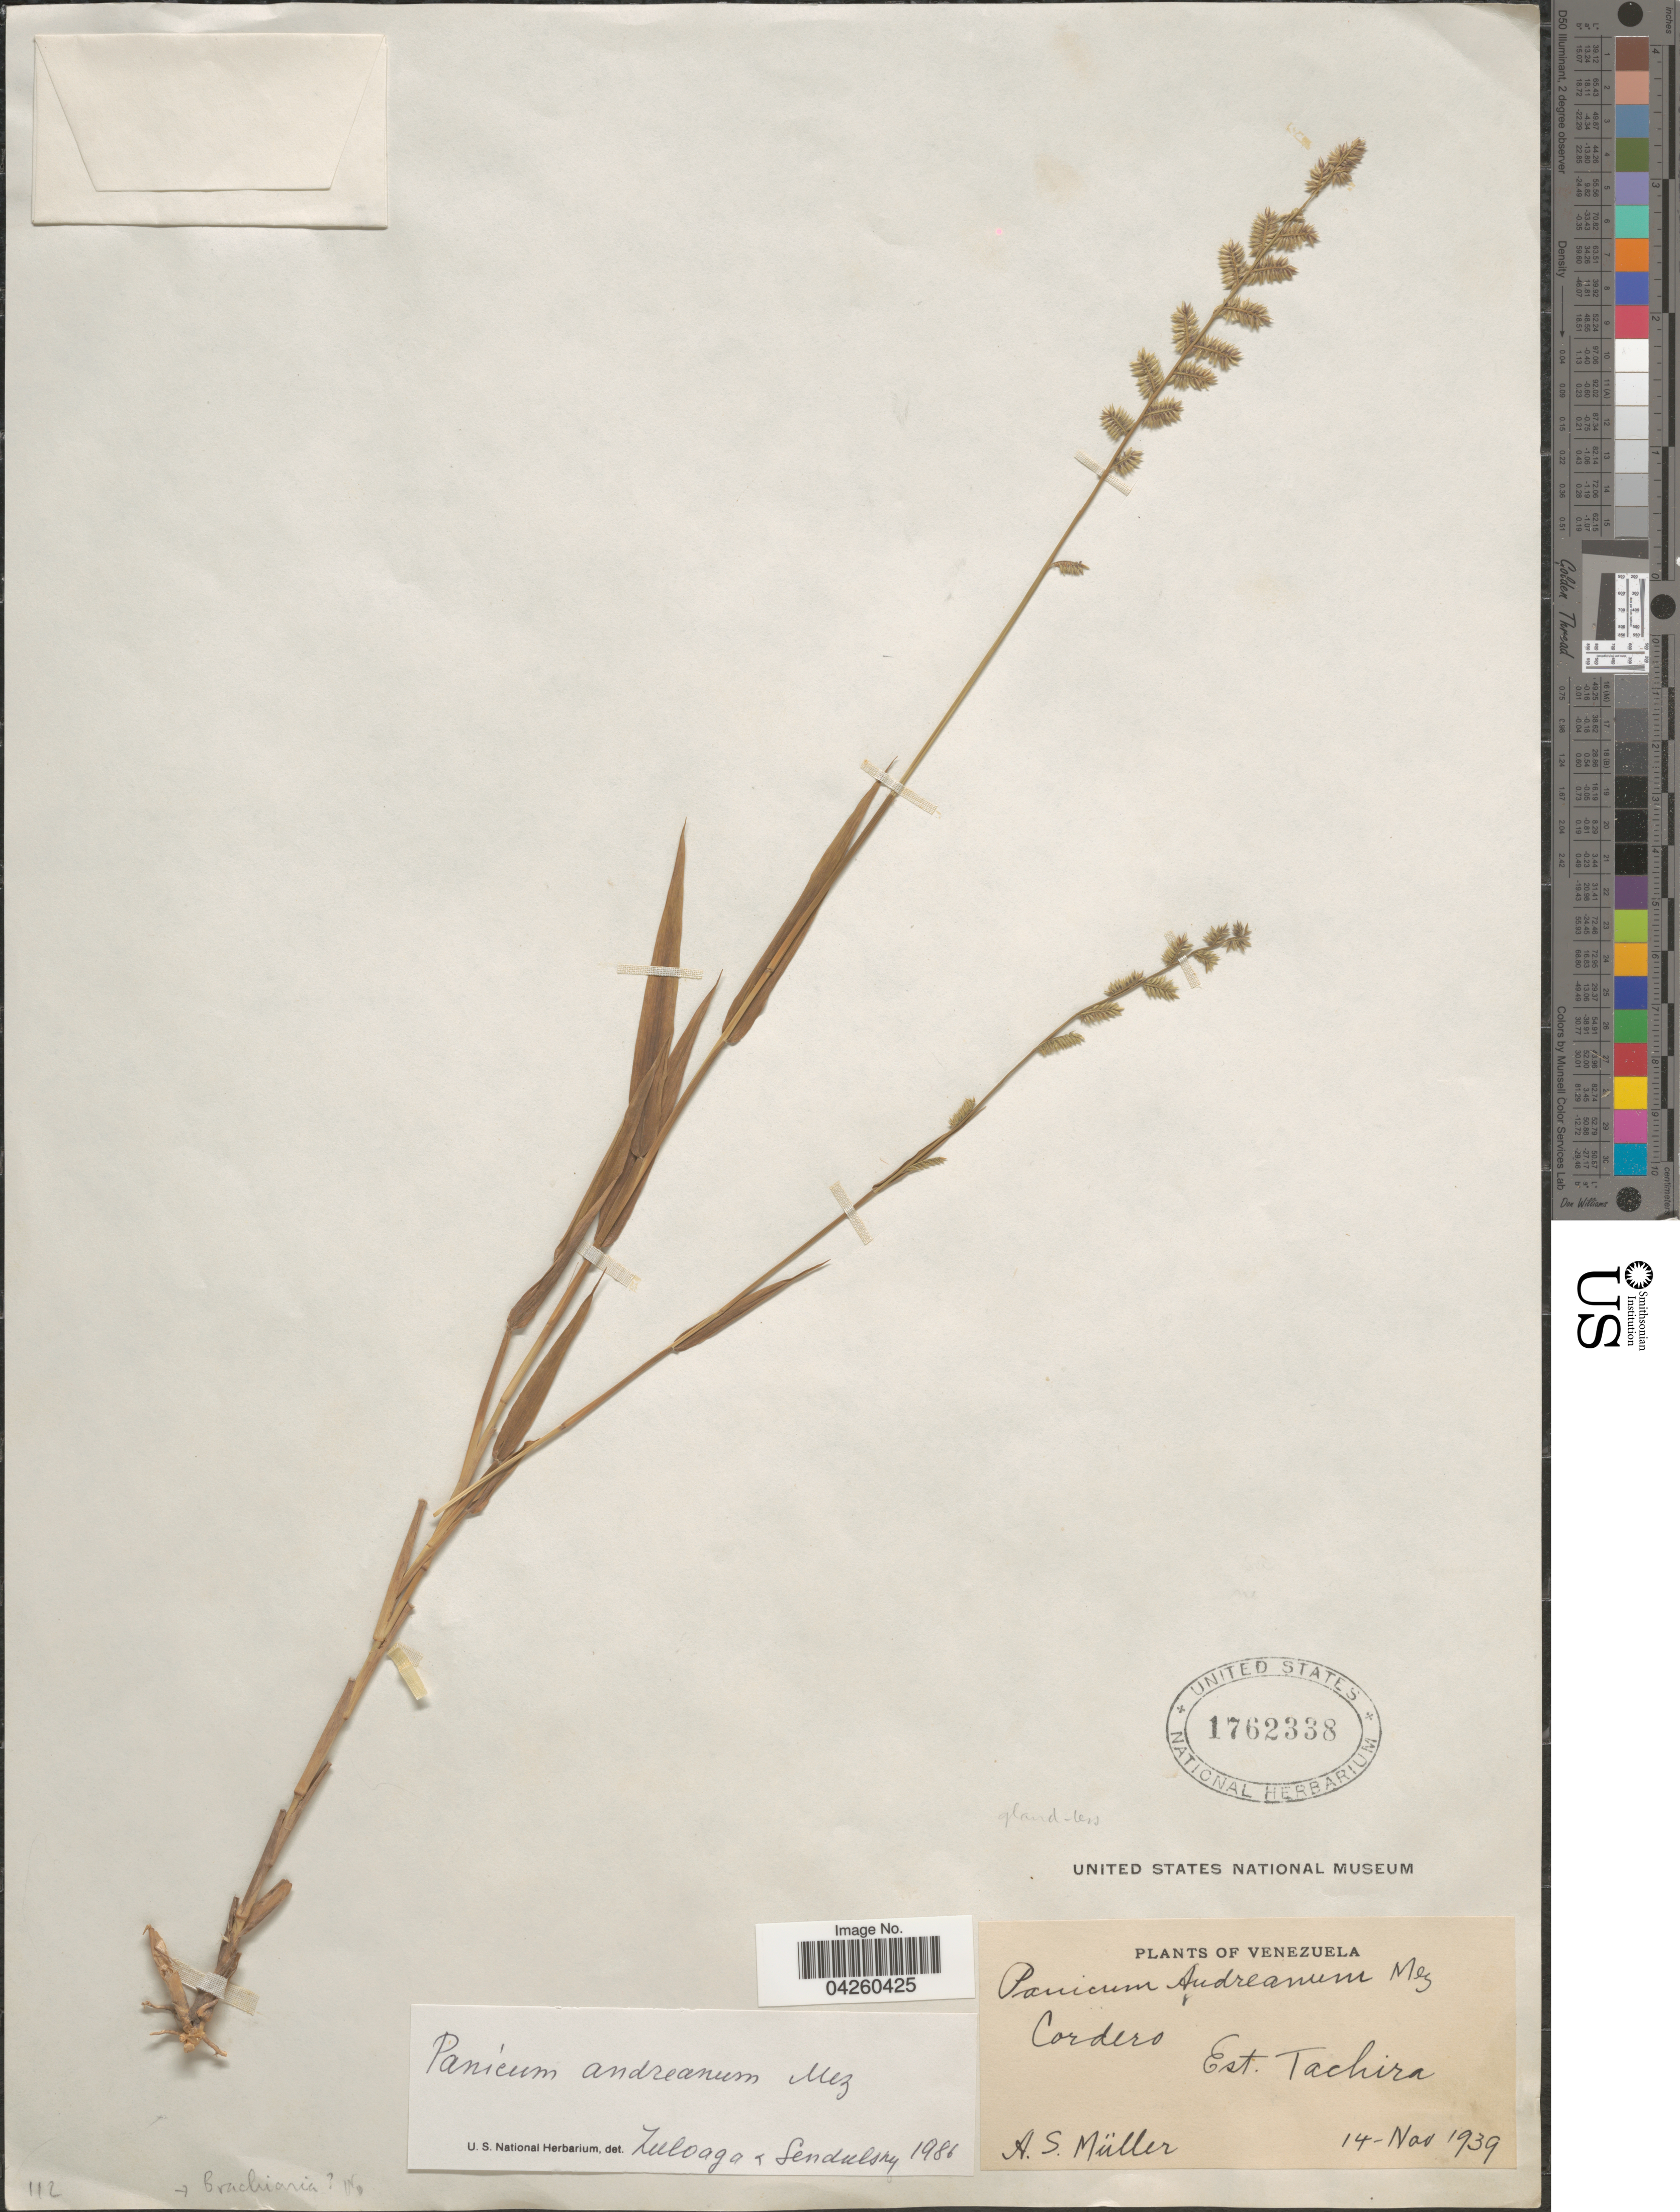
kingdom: Plantae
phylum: Tracheophyta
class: Liliopsida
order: Poales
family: Poaceae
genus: Ocellochloa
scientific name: Ocellochloa andreana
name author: (Mez) Zuloaga & Morrone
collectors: A. Muller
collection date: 1939-10-14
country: Venezuela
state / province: Tachira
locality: Cordero. Est. Tachira.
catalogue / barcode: US 1762338